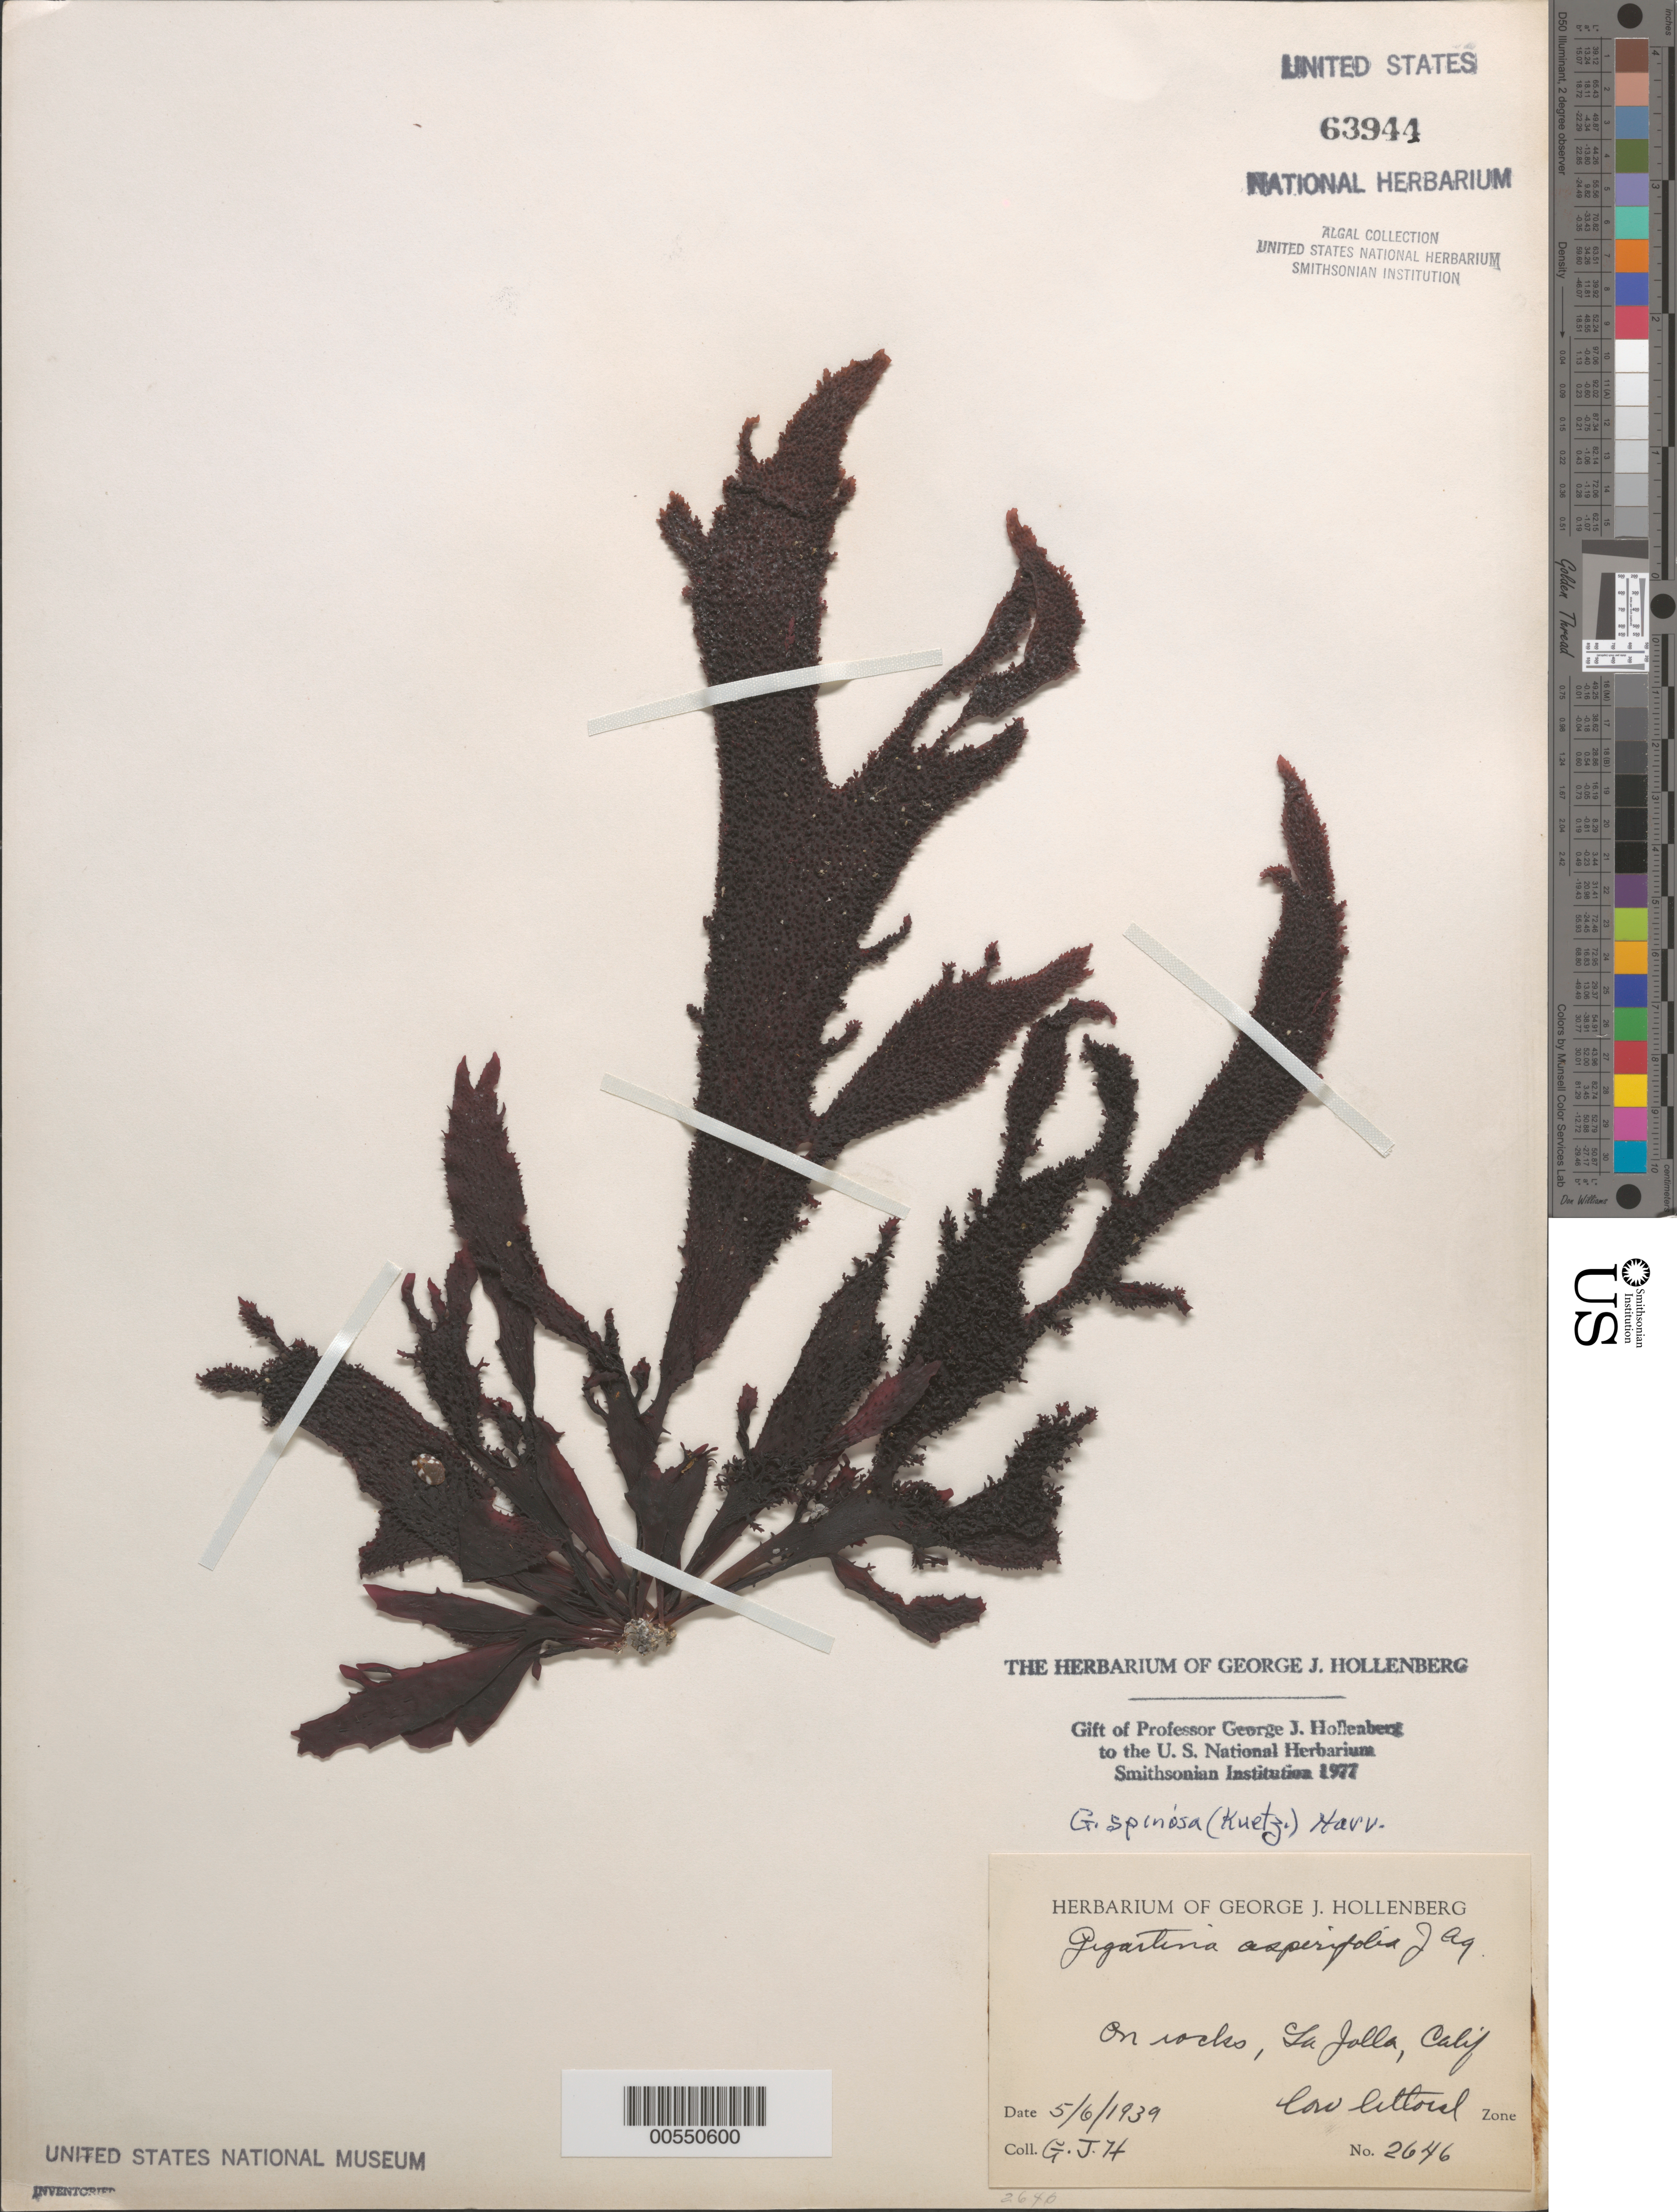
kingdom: Plantae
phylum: Rhodophyta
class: Florideophyceae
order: Gigartinales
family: Gigartinaceae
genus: Chondracanthus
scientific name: Chondracanthus spinosus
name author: (Kütz.) Guiry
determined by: Algae name updating Project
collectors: G. Hollenberg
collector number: GJH 2646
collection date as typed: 06 May 1939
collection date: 1939-05-06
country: United States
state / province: California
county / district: San Diego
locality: La Jolla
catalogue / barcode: US 63944